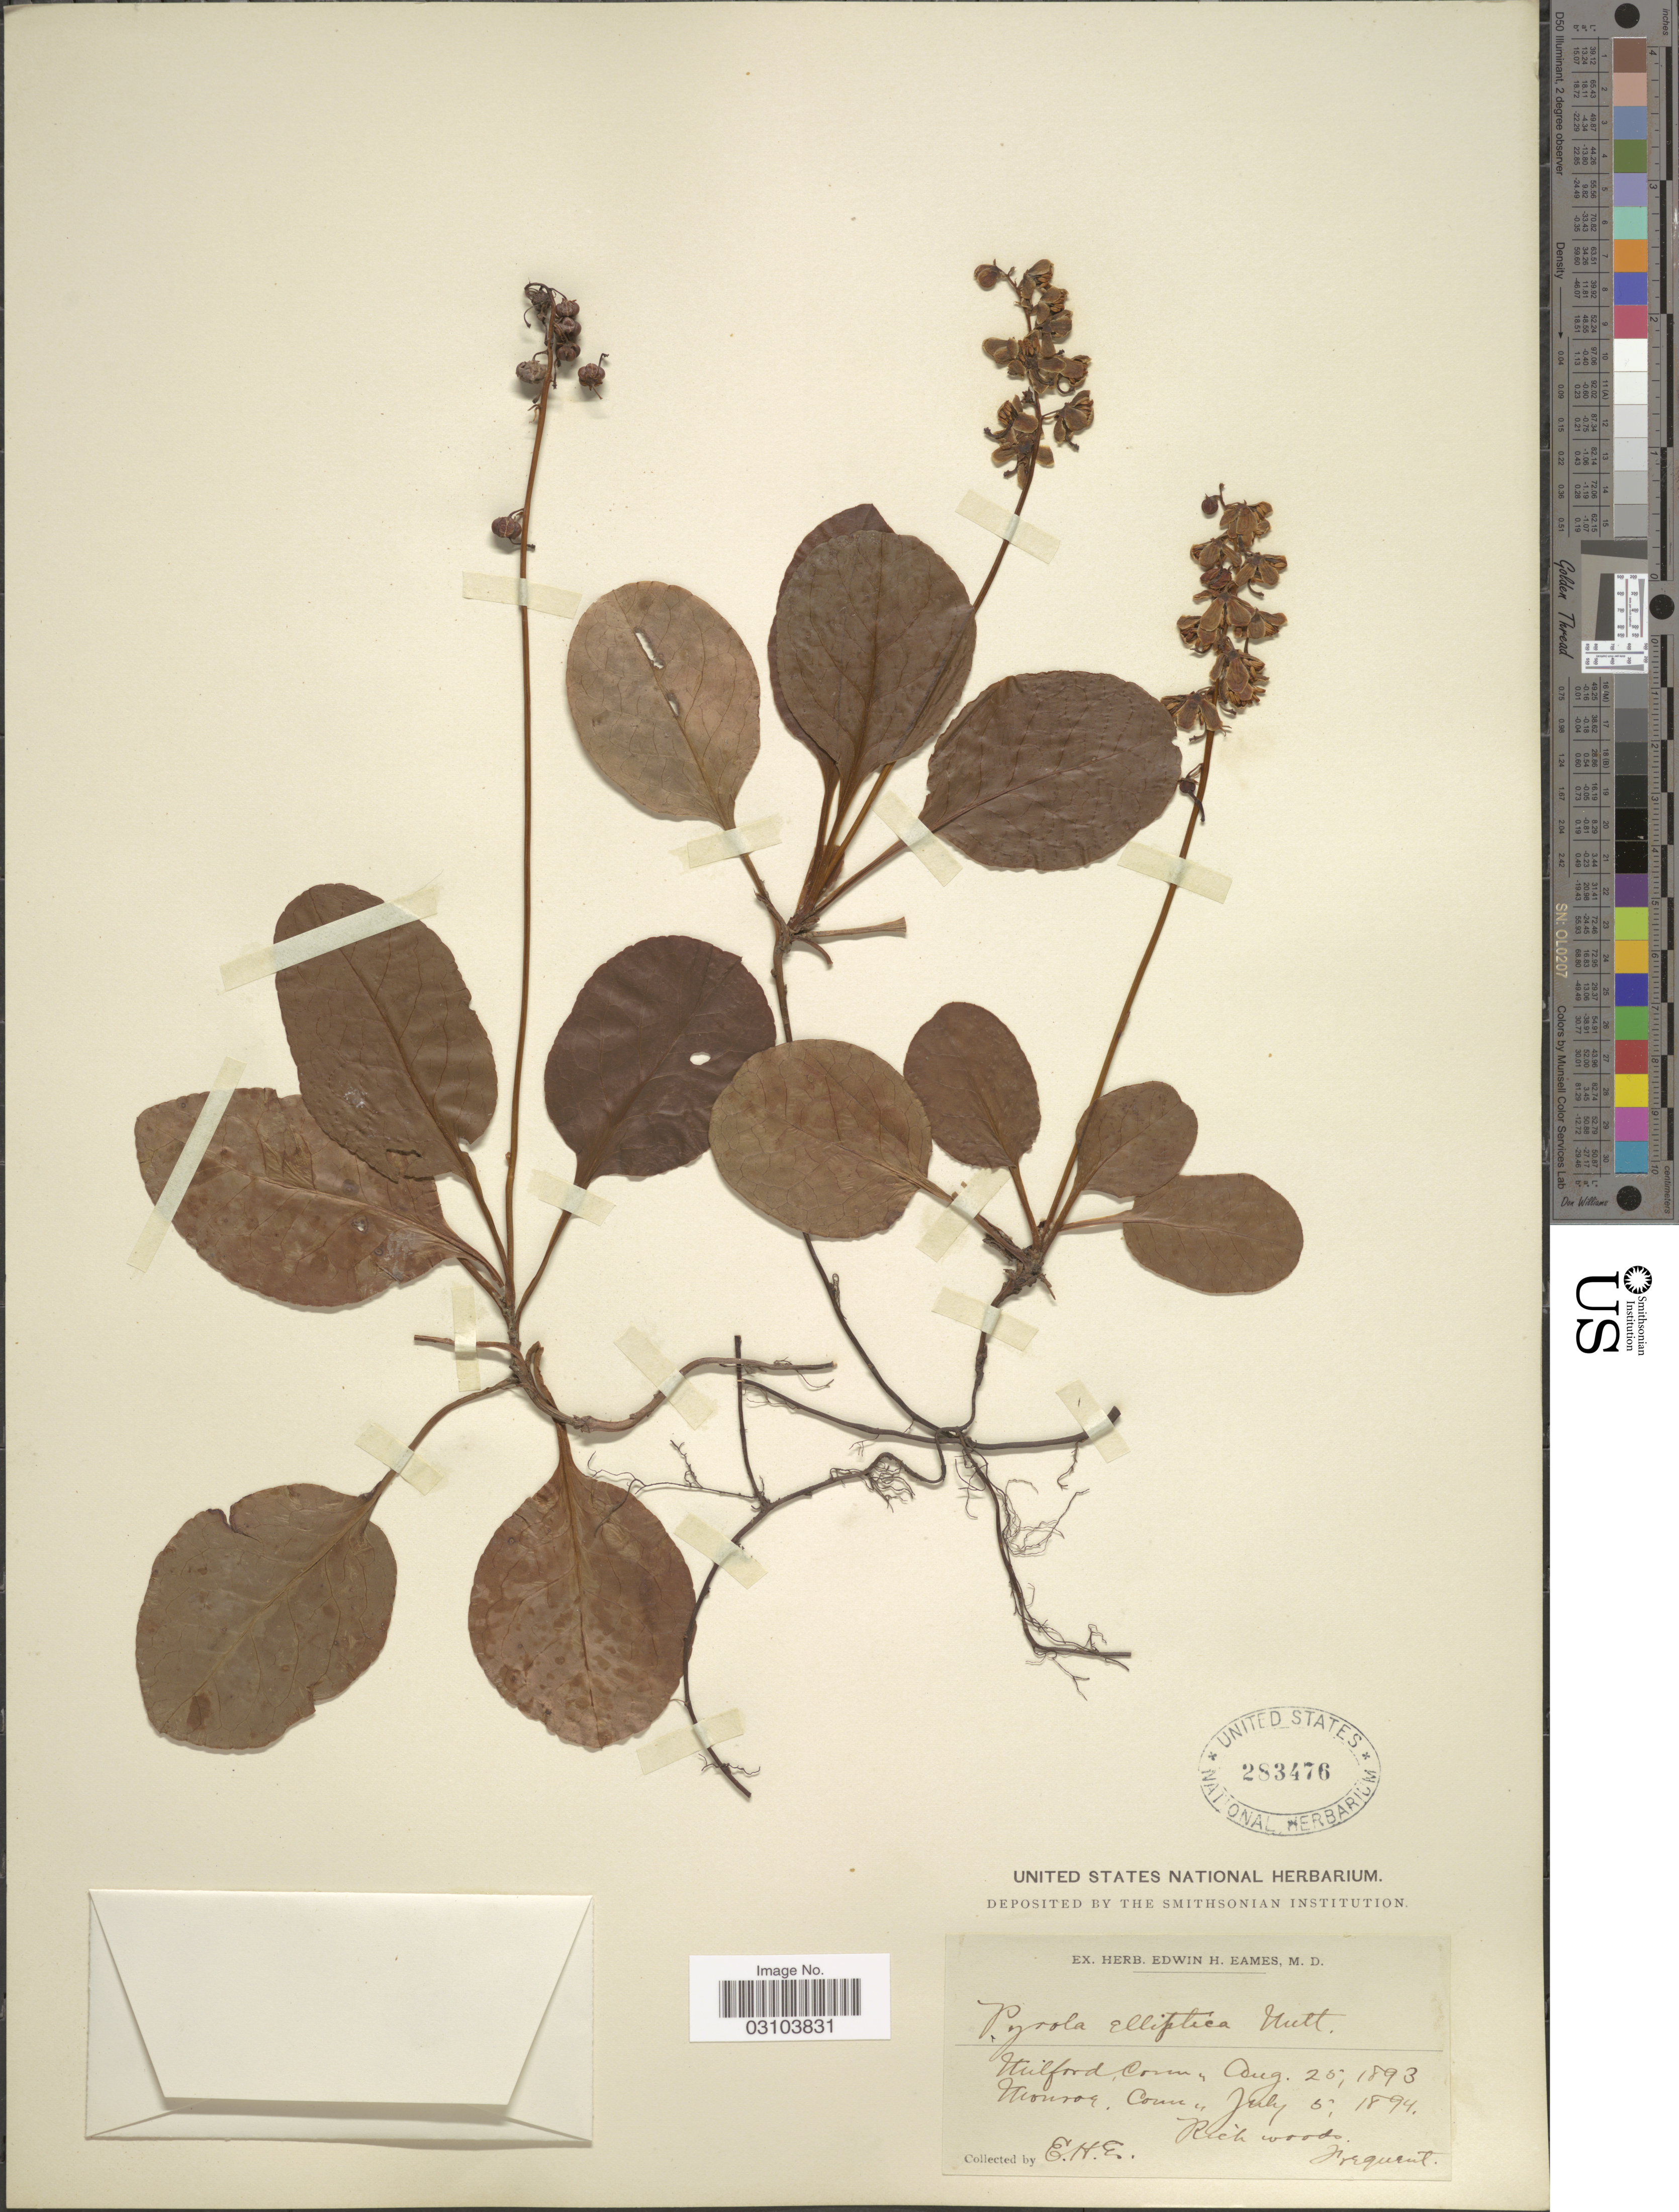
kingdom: Plantae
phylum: Tracheophyta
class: Magnoliopsida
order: Ericales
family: Ericaceae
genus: Pyrola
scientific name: Pyrola elliptica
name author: Nutt.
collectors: E. H. Eames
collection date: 1893-08-25/1894-07-05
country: United States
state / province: Connecticut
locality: Milford, Conn. Monroe, Conn.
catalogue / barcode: US 283476